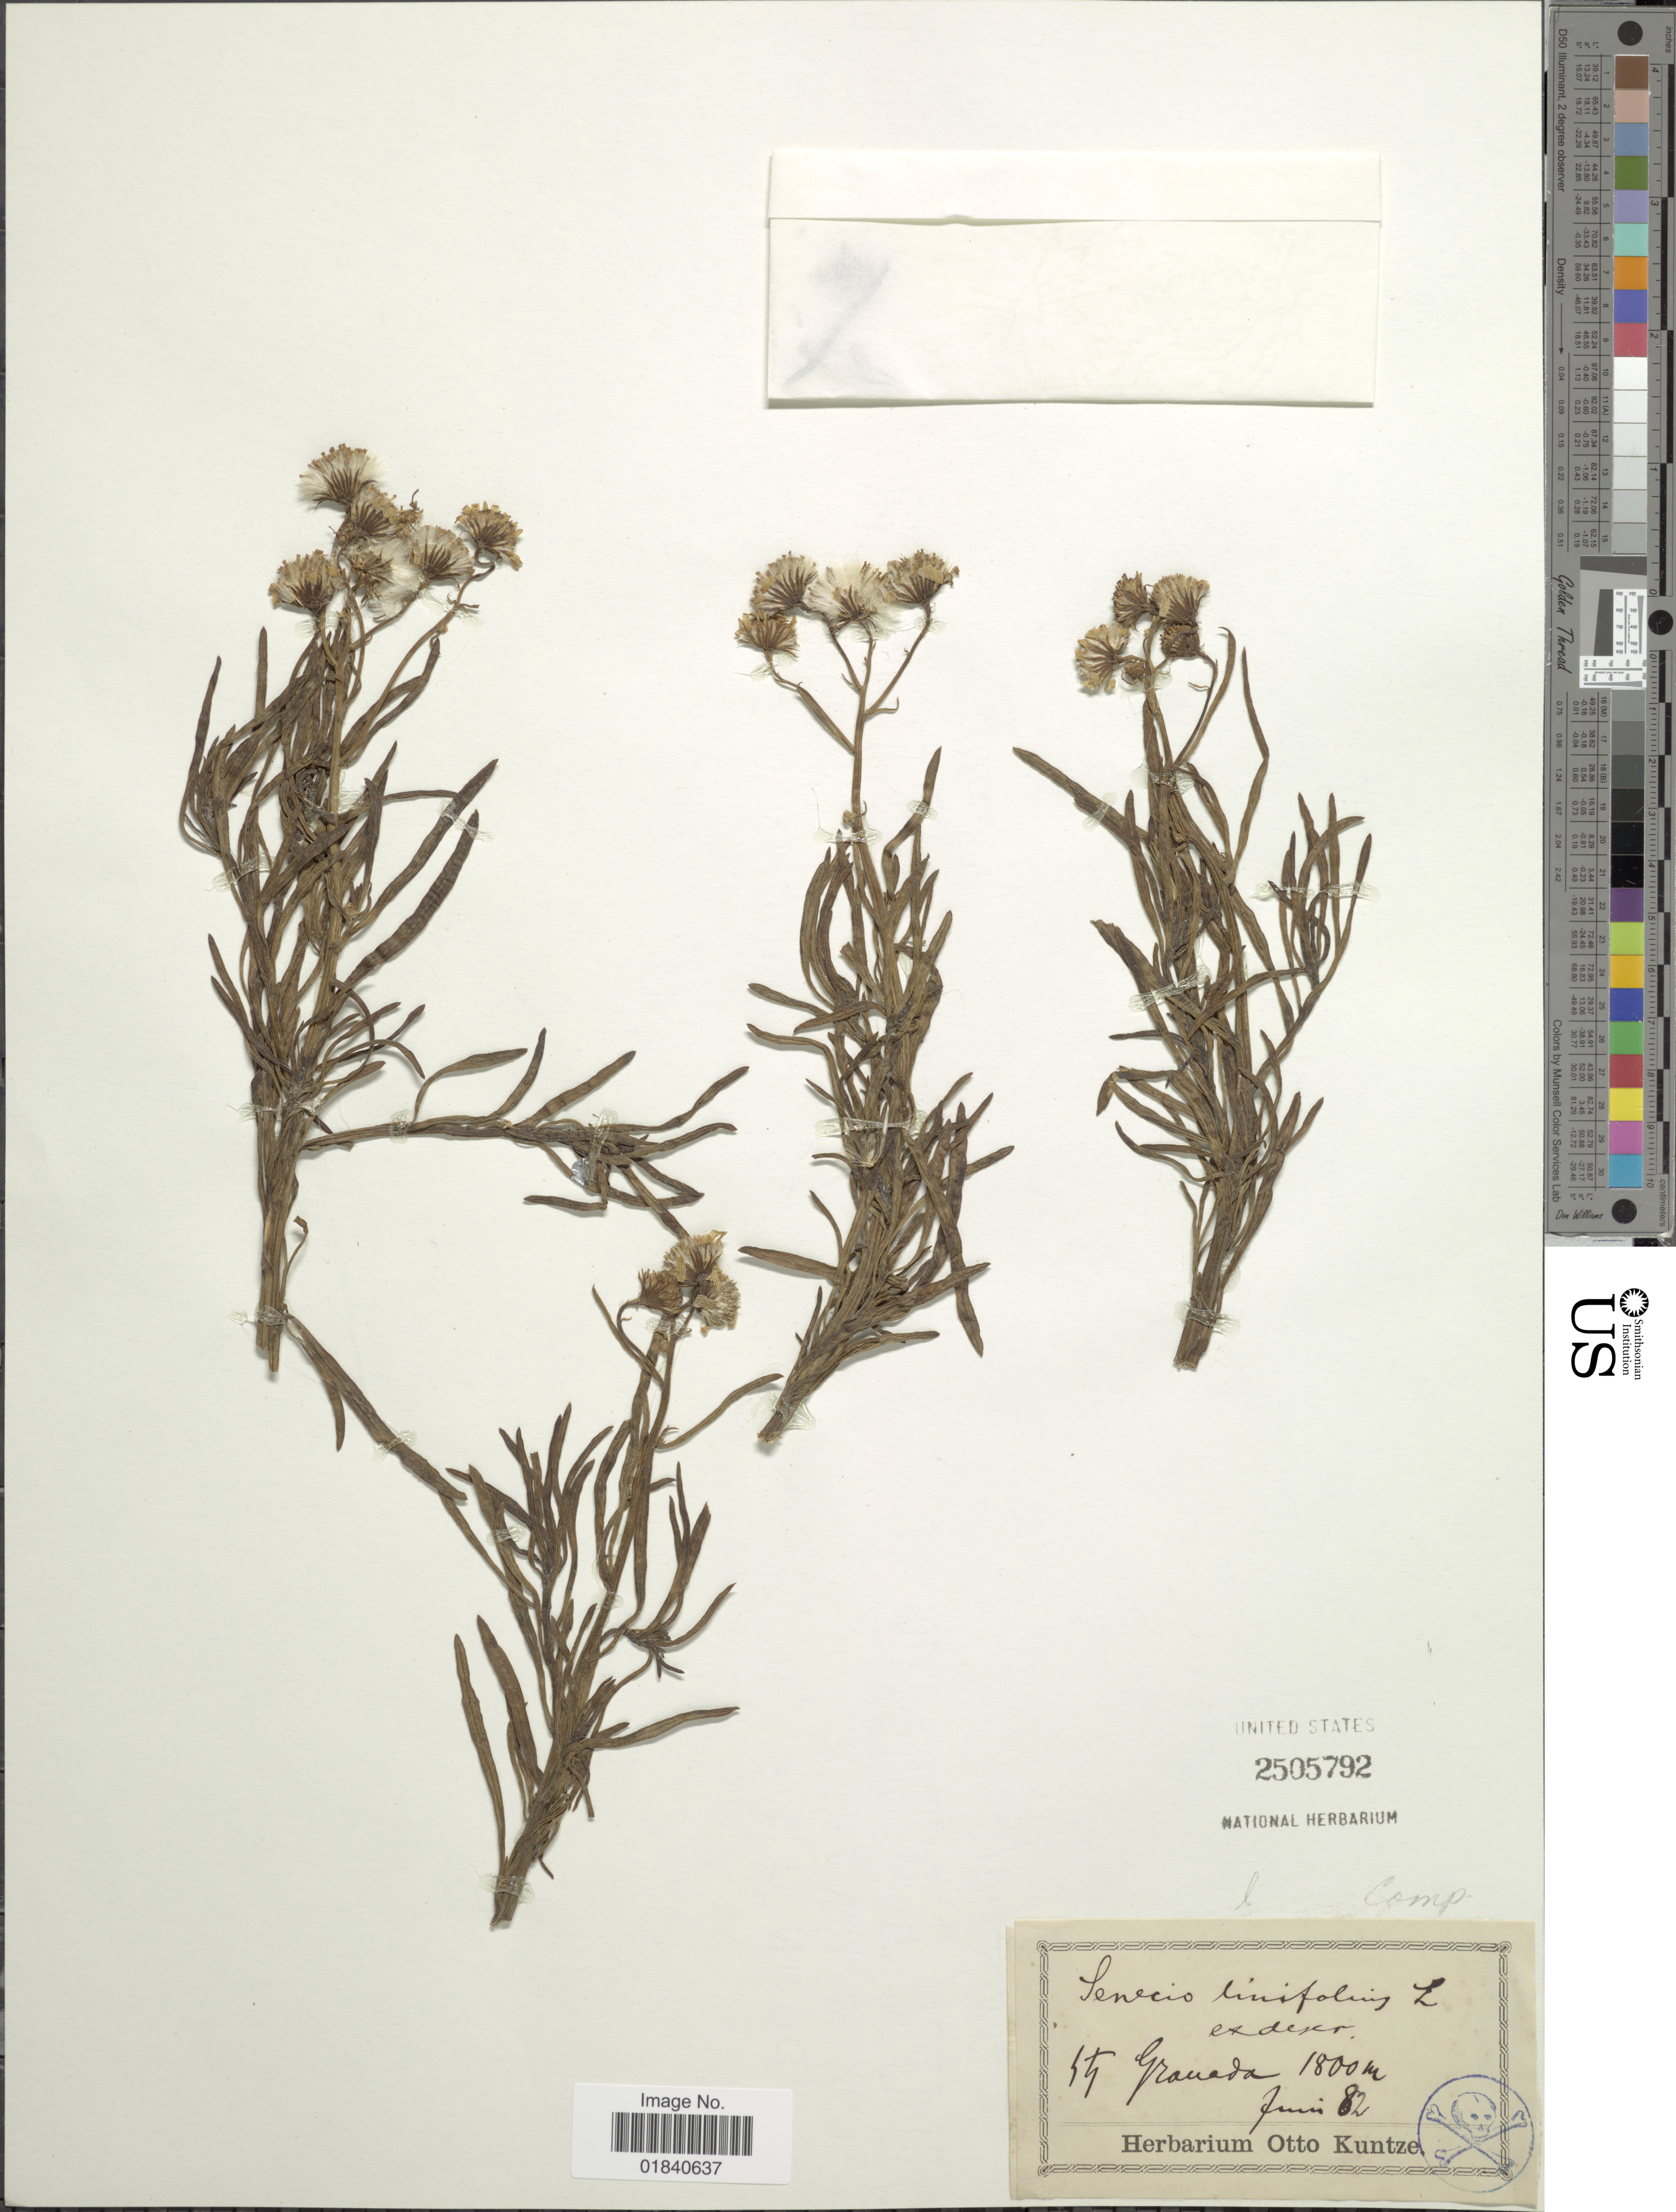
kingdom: Plantae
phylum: Tracheophyta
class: Magnoliopsida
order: Asterales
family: Asteraceae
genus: Senecio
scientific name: Senecio linifolius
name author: (L.) L.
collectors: ex herb. Otto Kuntze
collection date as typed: Transcribed d/m/y: /6/82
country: Grenada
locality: Granada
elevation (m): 1800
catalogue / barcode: US 2505792